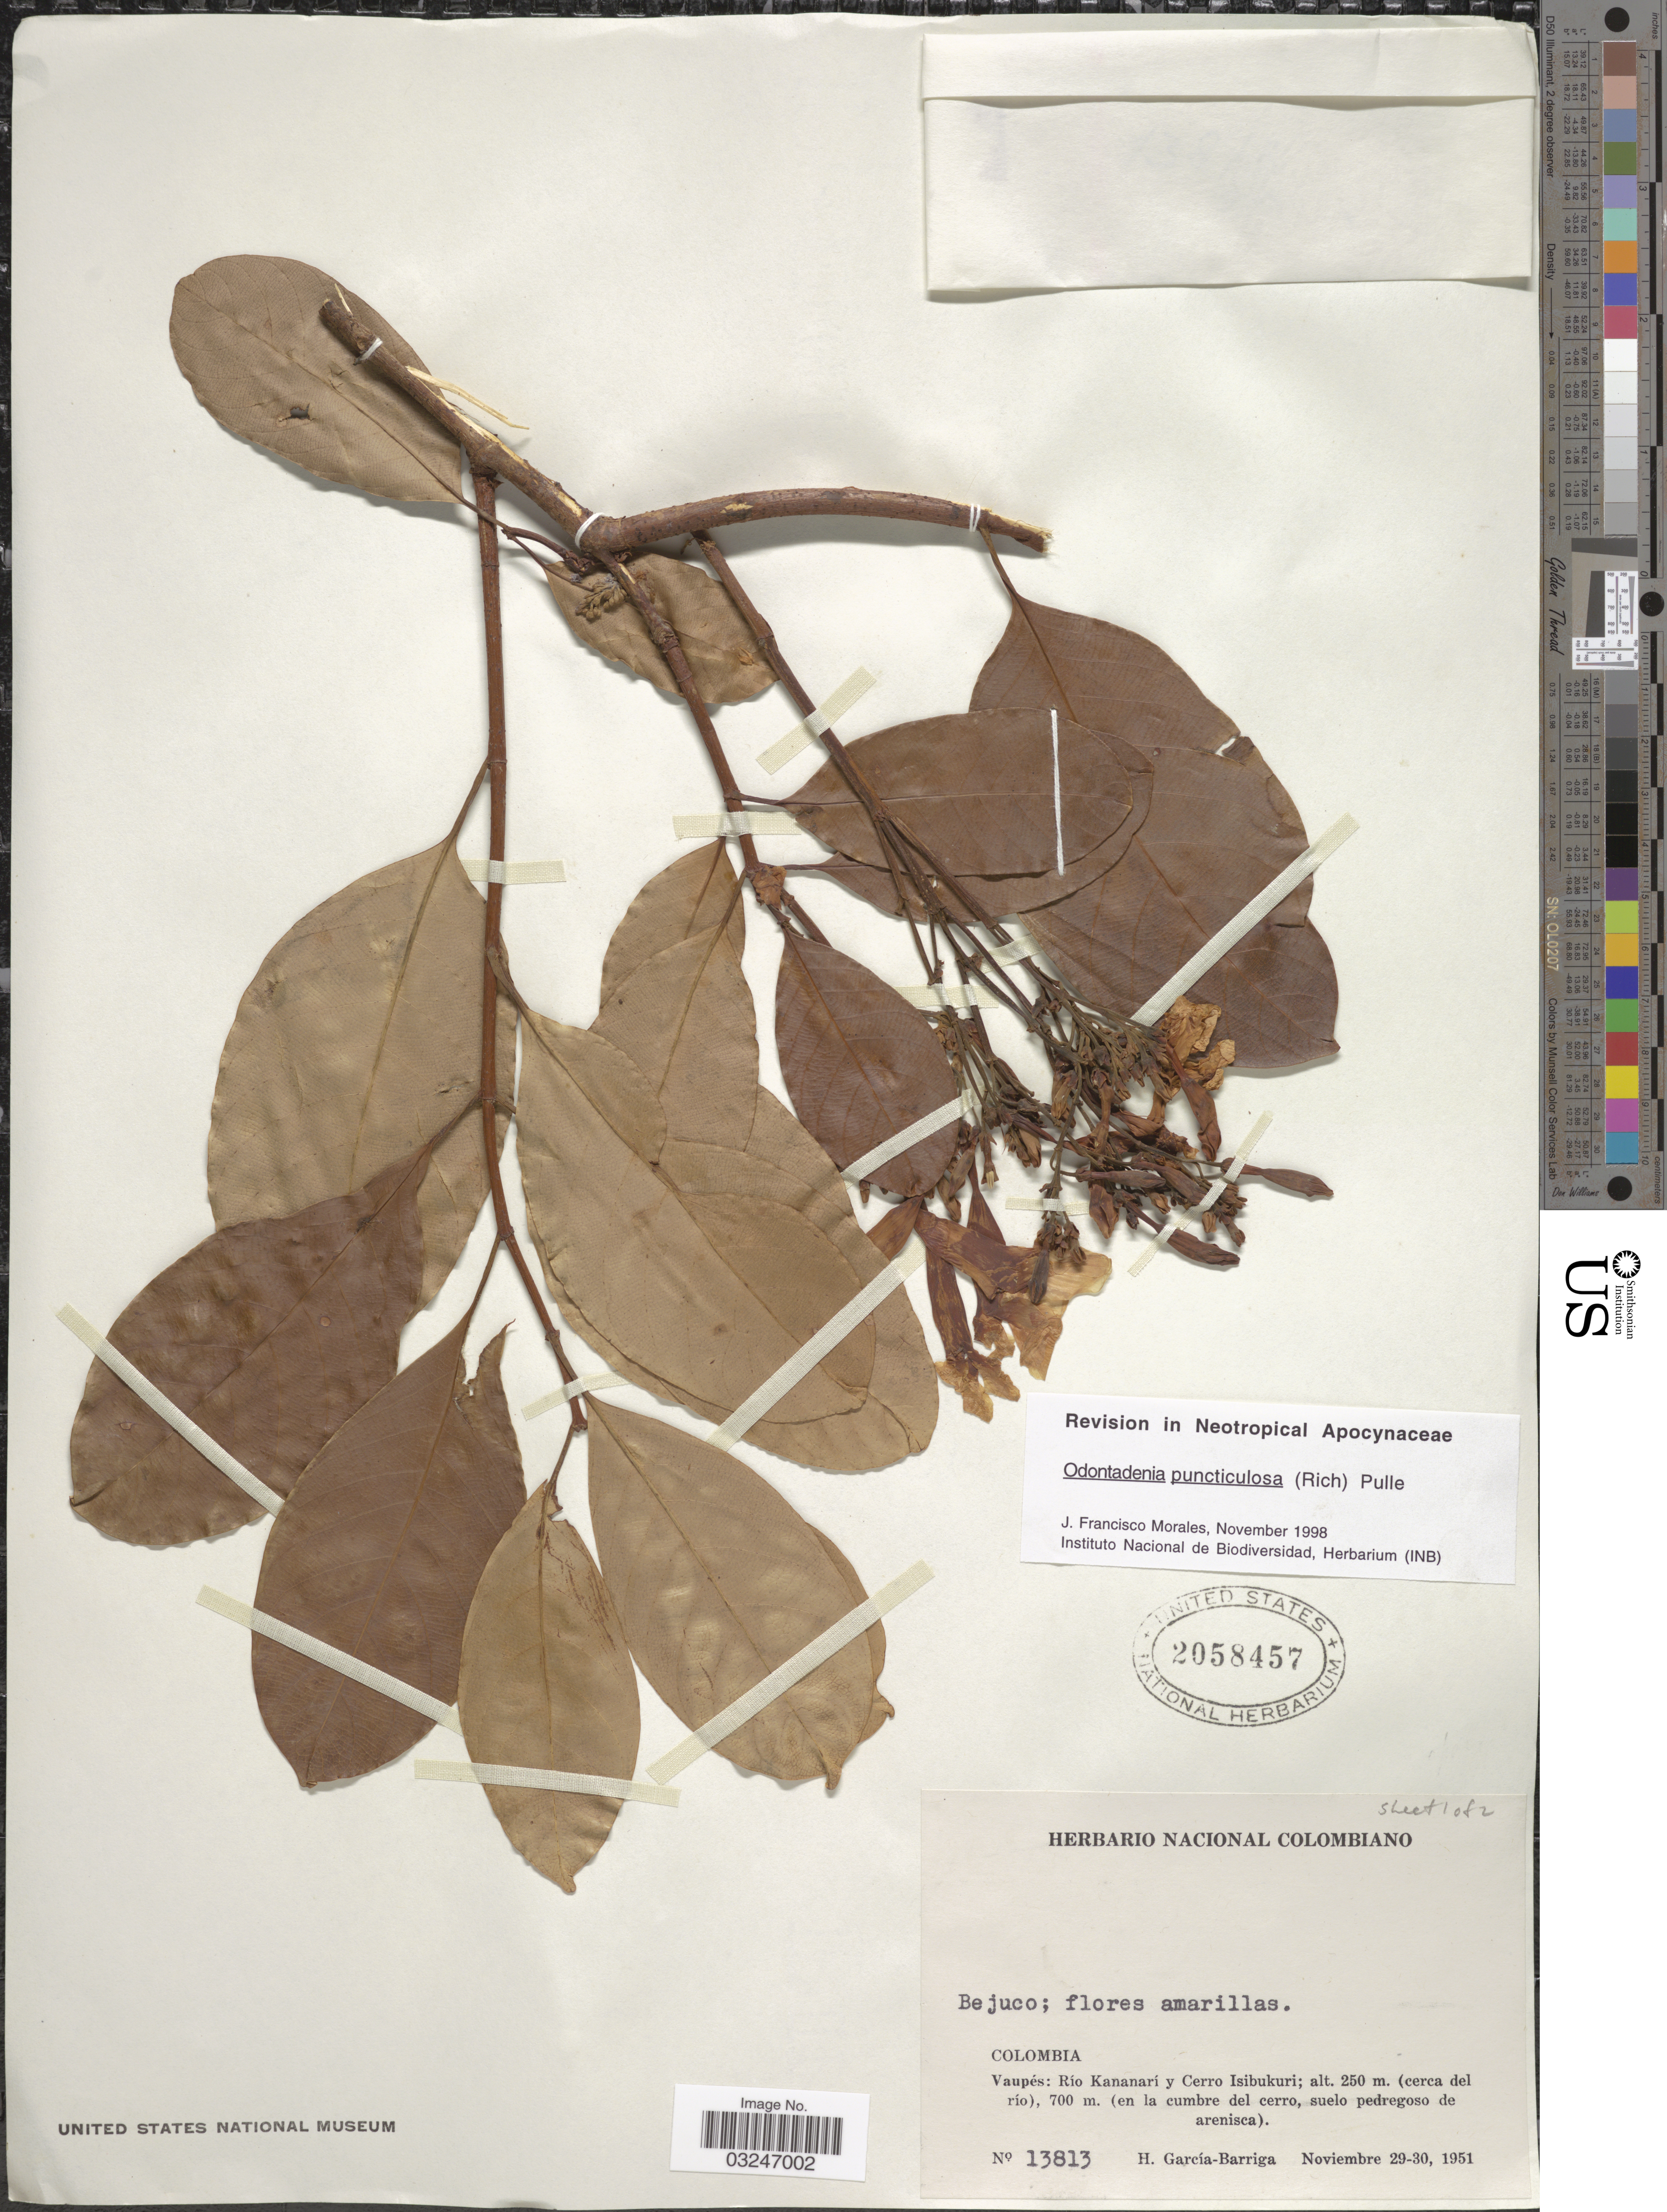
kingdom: Plantae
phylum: Tracheophyta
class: Magnoliopsida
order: Gentianales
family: Apocynaceae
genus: Odontadenia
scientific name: Odontadenia puncticulosa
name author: (Rich.) Pulle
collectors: H. García Barriga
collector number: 13813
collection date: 1951-11-29/1951-11-30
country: Colombia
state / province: Vaupés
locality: Río Kananarí y Cerro Isibukuri (cerca del río).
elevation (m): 700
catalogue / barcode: US 2058457